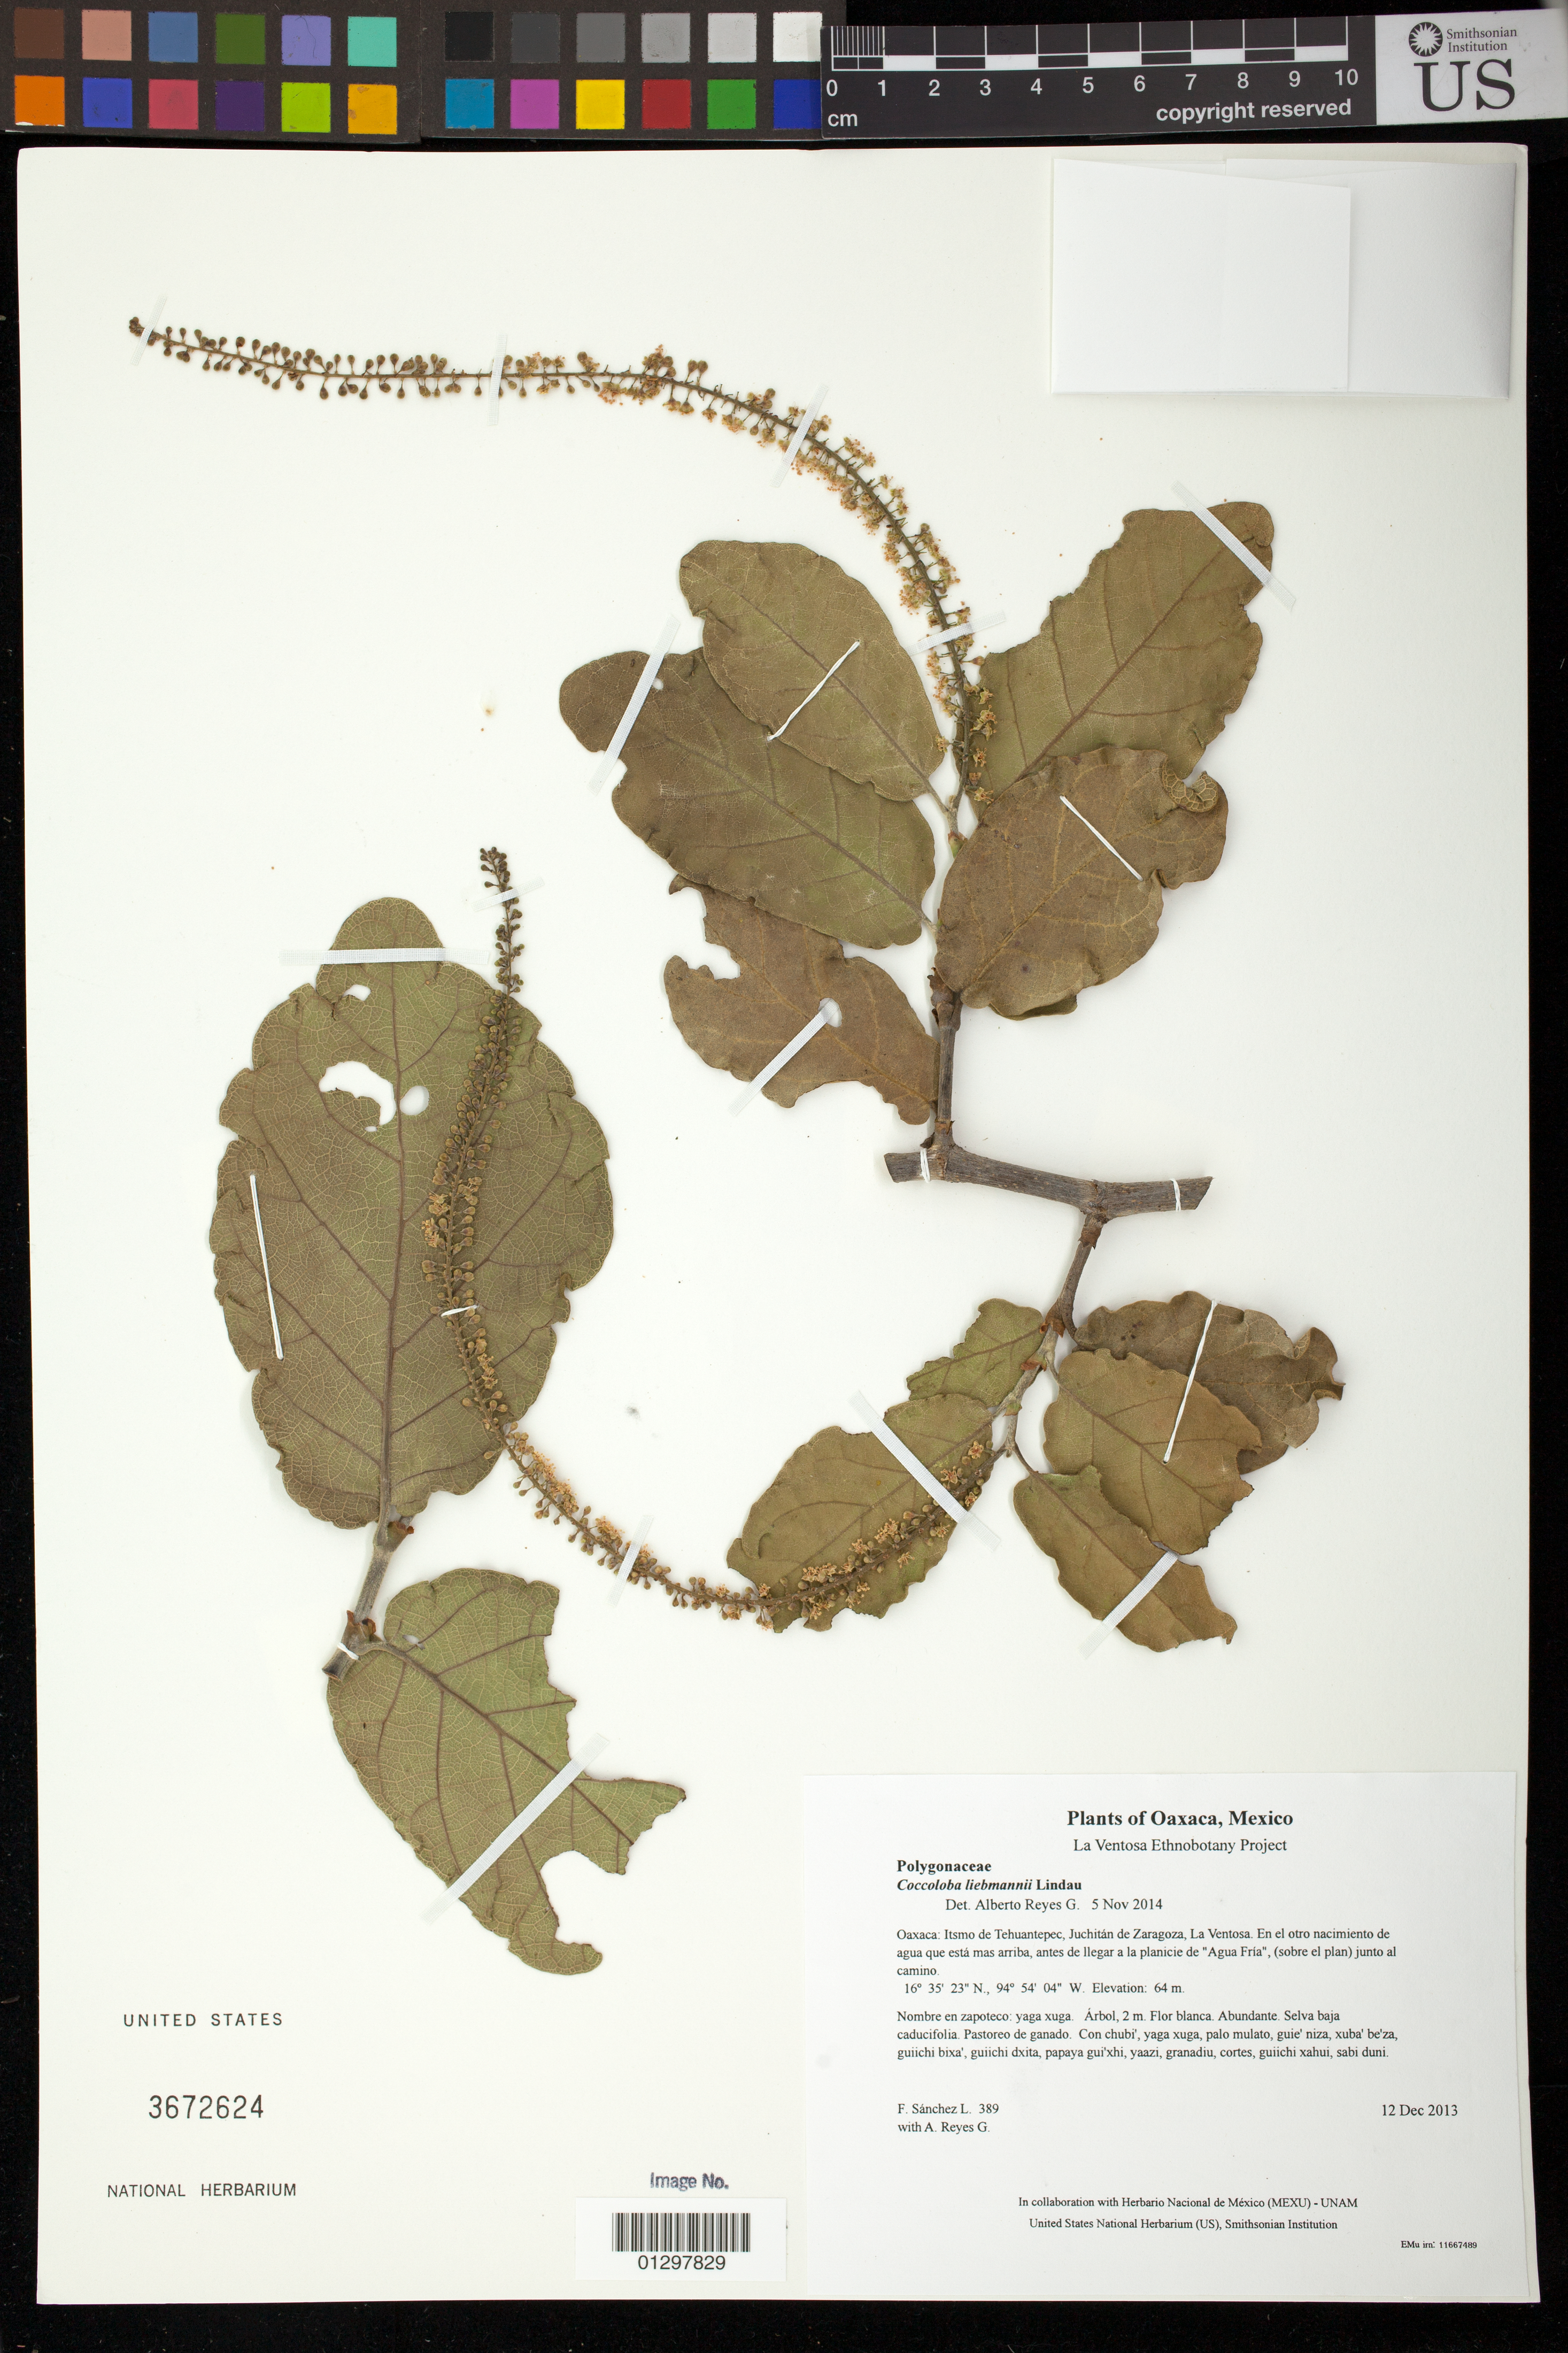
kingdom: Plantae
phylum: Tracheophyta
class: Magnoliopsida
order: Caryophyllales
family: Polygonaceae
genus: Coccoloba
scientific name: Coccoloba liebmannii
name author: Lindau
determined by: Reyes García, A.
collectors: F. Sánchez L. & A. Reyes G.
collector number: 389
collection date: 2013-12-12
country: Mexico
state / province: Oaxaca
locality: Itsmo de Tehuantepec, Juchitán de Zaragoza, La Ventosa. En el otro nacimiento de agua que está mas arriba, antes de llegar a la planicie de "Agua Fría", (sobre el plan) junto al camino.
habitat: Selva baja caducifolia. Pastoreo de ganado.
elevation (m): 64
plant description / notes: JEBOT, MEXU, SERO, US; Yaga. 2 m. Guie' naquichi'. Stale.; carnero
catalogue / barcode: US 3672624